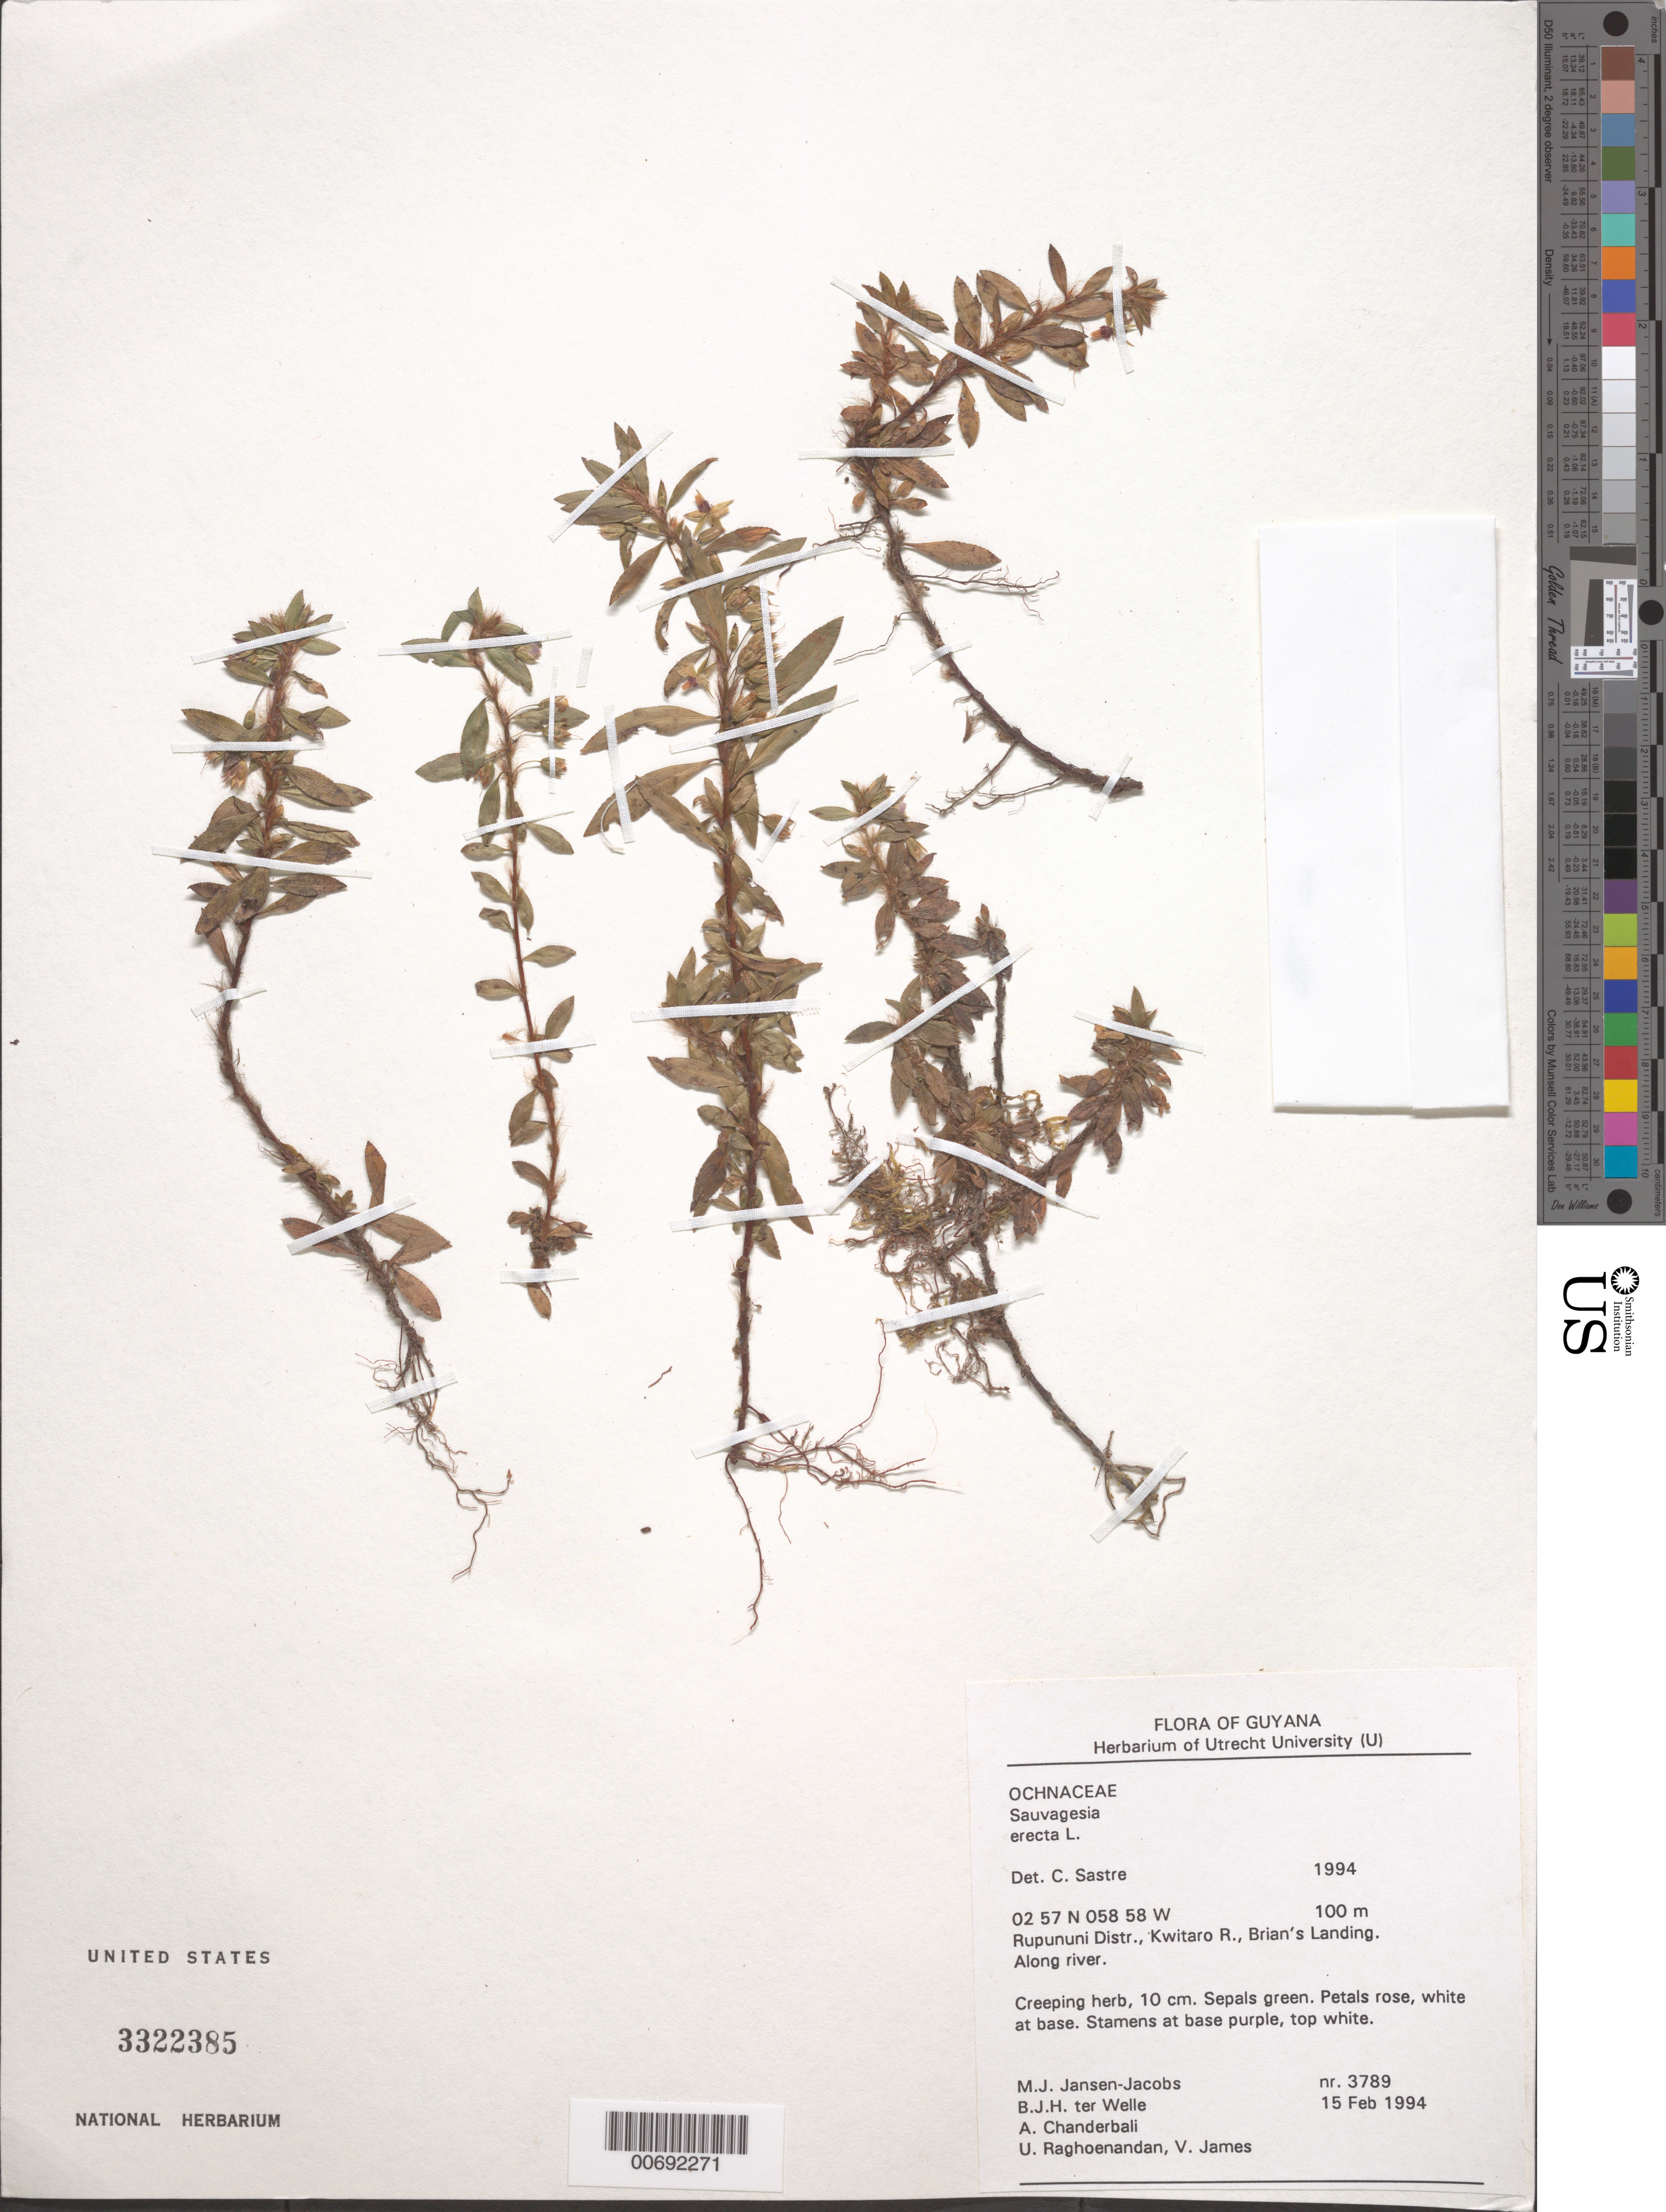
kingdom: Plantae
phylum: Tracheophyta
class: Magnoliopsida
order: Malpighiales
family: Ochnaceae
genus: Sauvagesia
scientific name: Sauvagesia erecta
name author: L.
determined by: Sastre, C. H. L.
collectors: M. J. Jansen-Jacobs, B. Welle, A. S. Chanderbali, U. Raghoenandan & V. James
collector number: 3789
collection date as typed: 15-Feb-94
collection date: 1994-02-15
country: Guyana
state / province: U. Takutu-U. Essequibo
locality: Brian's Landing, Kwitaro R.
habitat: Along river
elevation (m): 100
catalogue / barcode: US 3322385